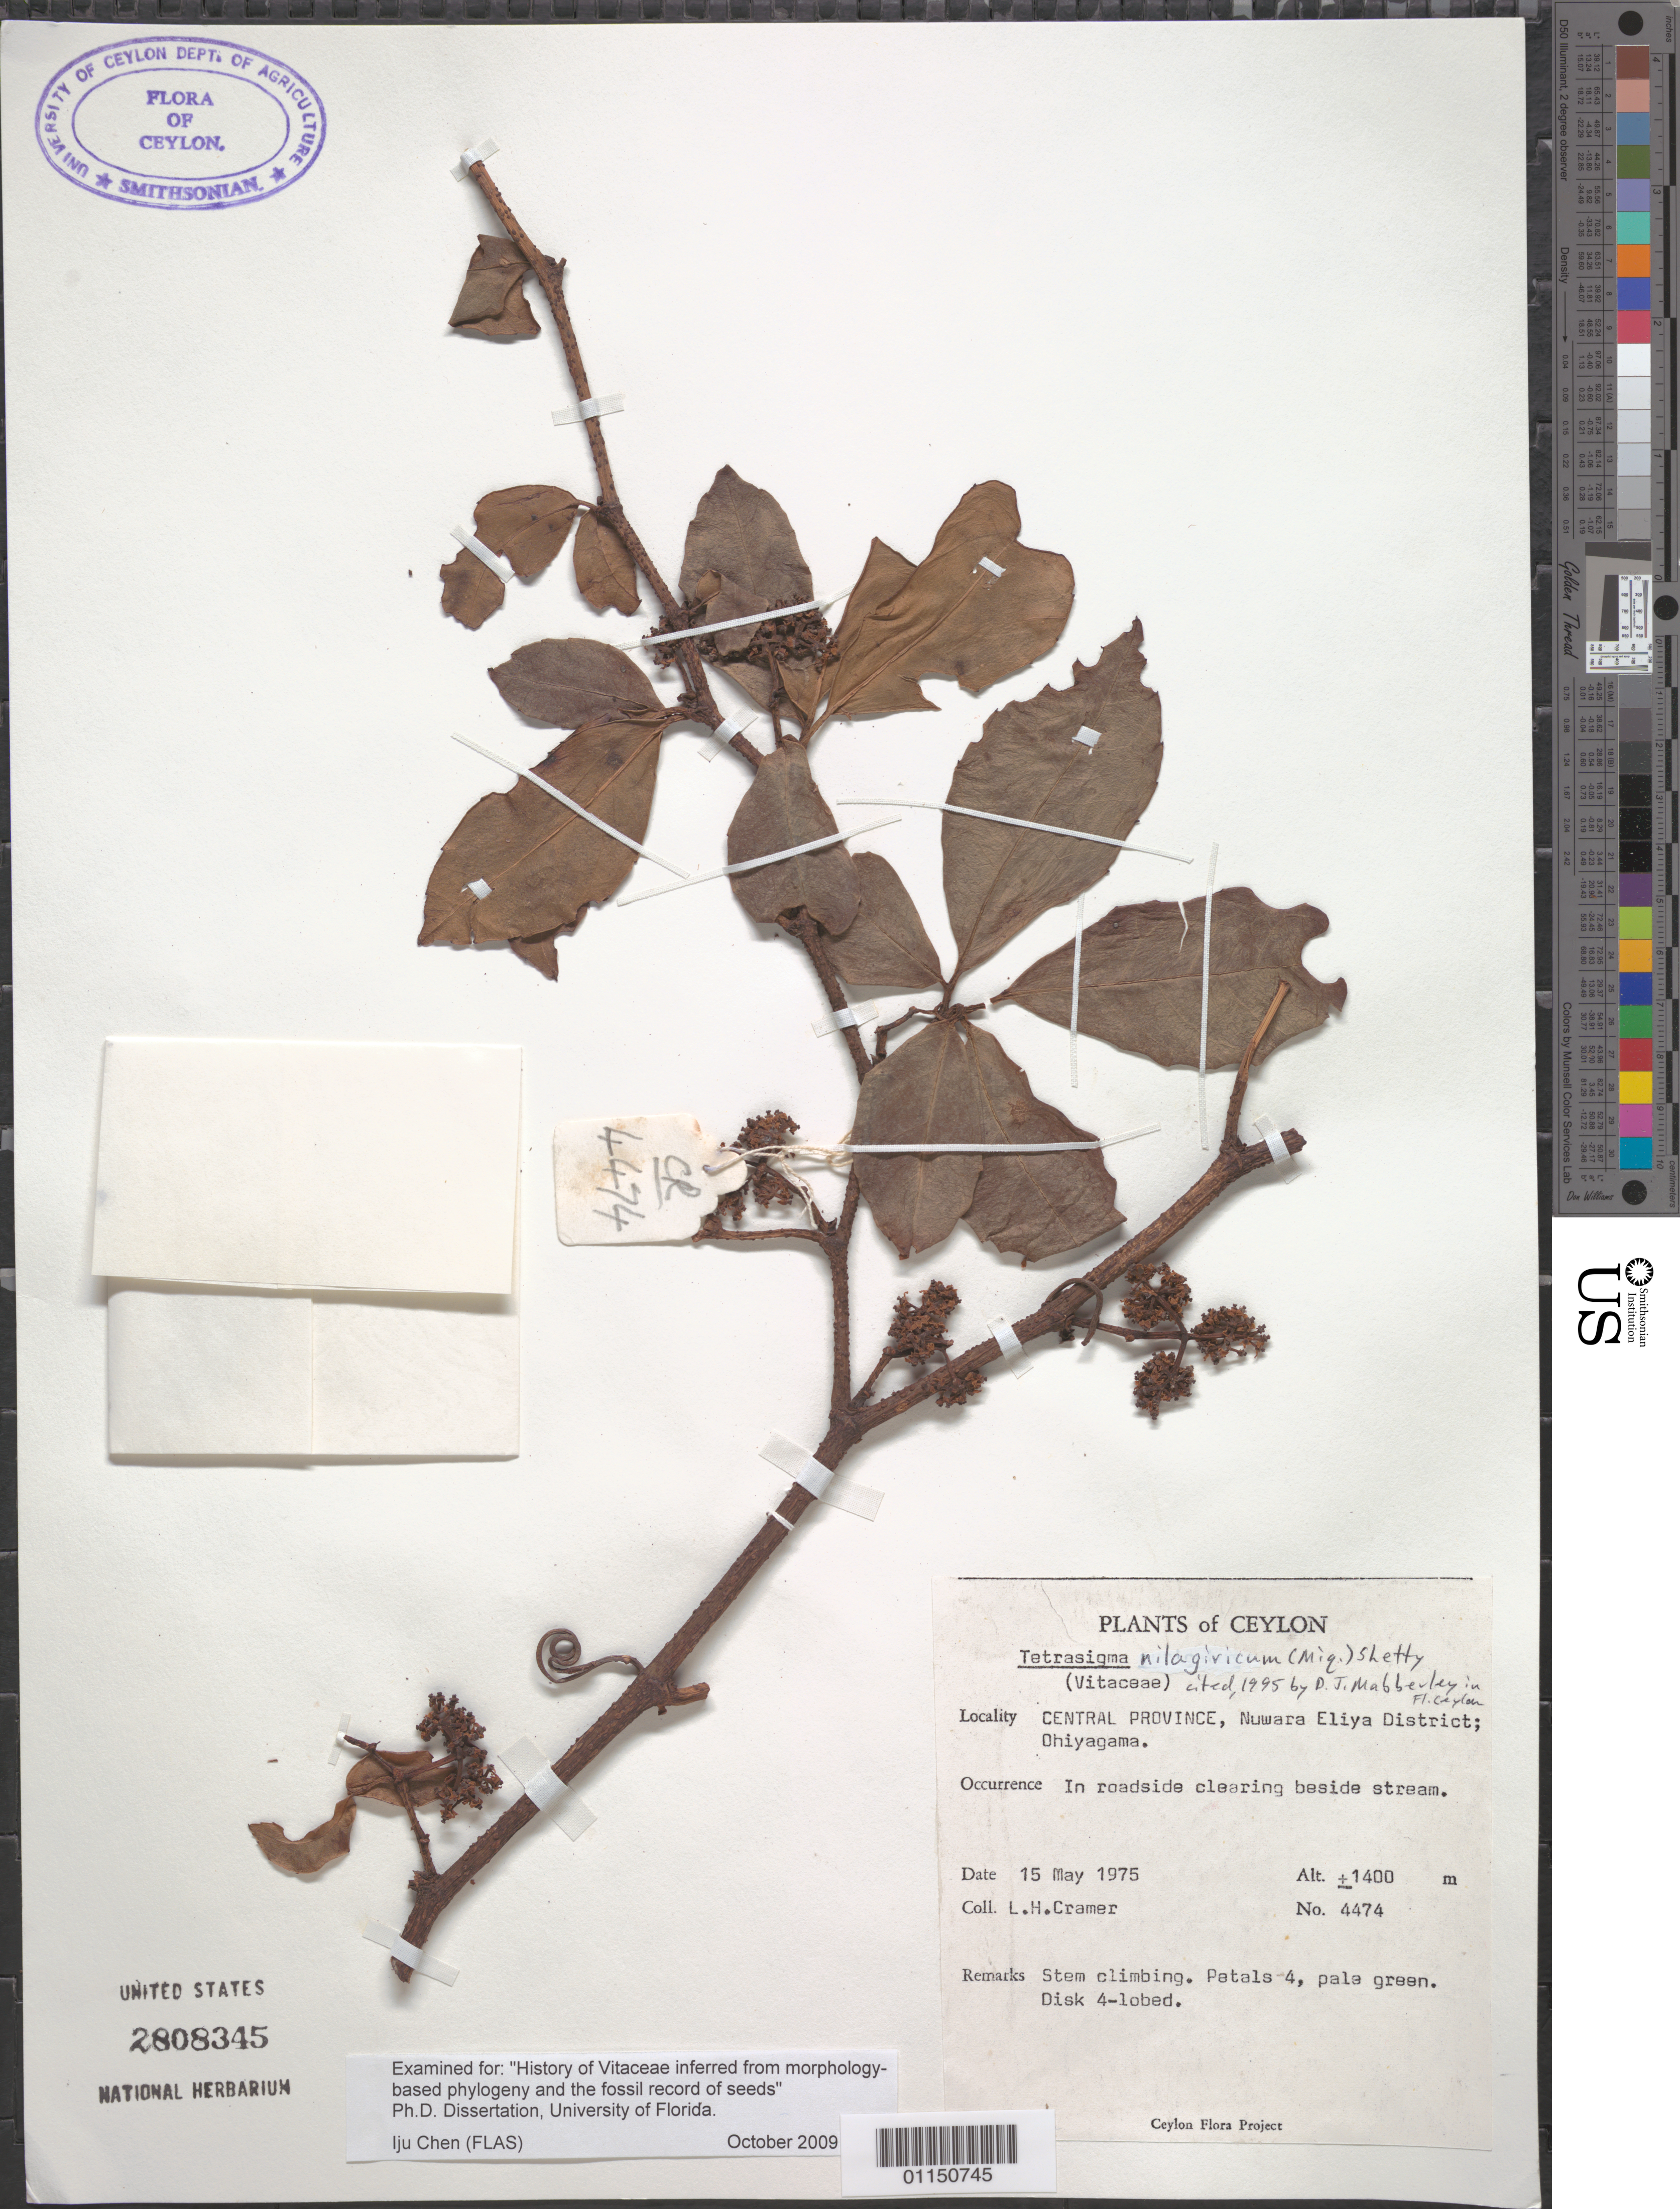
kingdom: Plantae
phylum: Tracheophyta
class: Magnoliopsida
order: Vitales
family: Vitaceae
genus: Tetrastigma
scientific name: Tetrastigma nilagiricum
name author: (Mig.) B.V. Shetty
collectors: L. H. Cramer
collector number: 4474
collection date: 1975-05-15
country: Sri Lanka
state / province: Central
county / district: Nuwara Eliya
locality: Ohiyagama.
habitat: In roadside clearing beside stream. Stem climbing.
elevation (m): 1400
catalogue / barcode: US 2808345